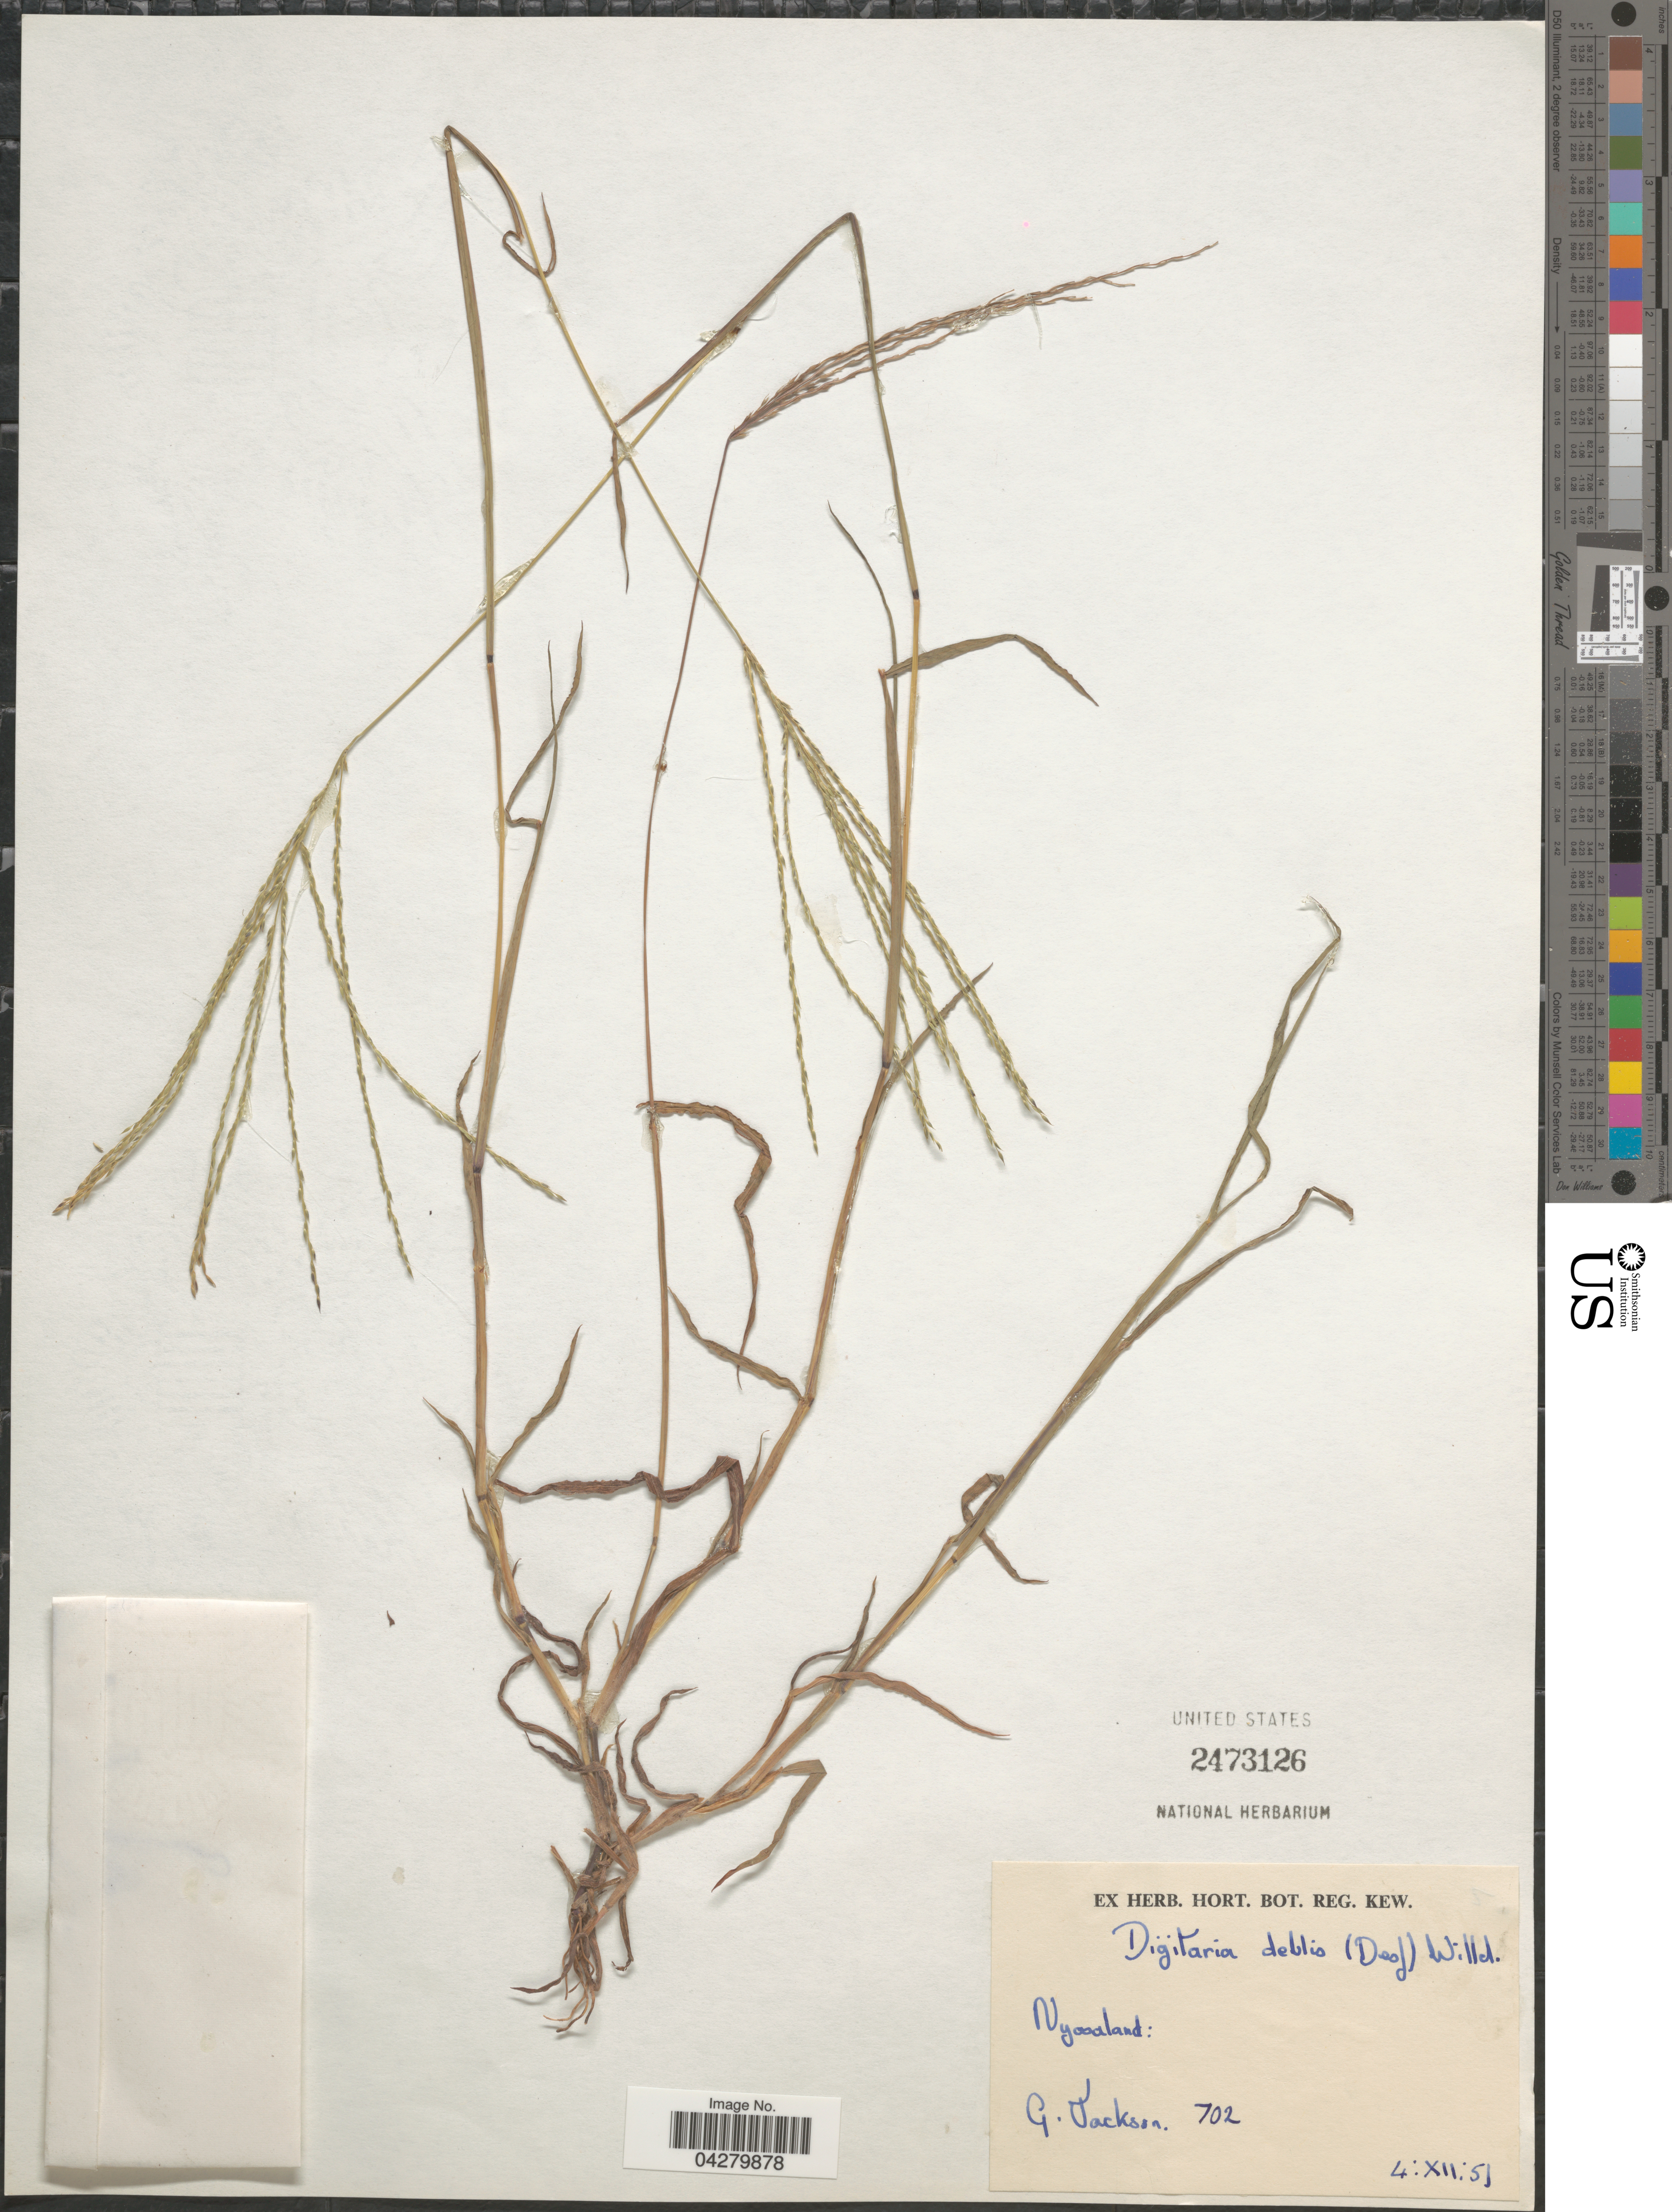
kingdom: Plantae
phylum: Tracheophyta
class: Liliopsida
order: Poales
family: Poaceae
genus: Digitaria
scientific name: Digitaria debilis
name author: (Desf.) Willd.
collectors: G. Jackson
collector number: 702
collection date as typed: Transcribed d/m/y: 4/12/51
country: Malawi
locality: Nyasaland.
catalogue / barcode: US 2473126